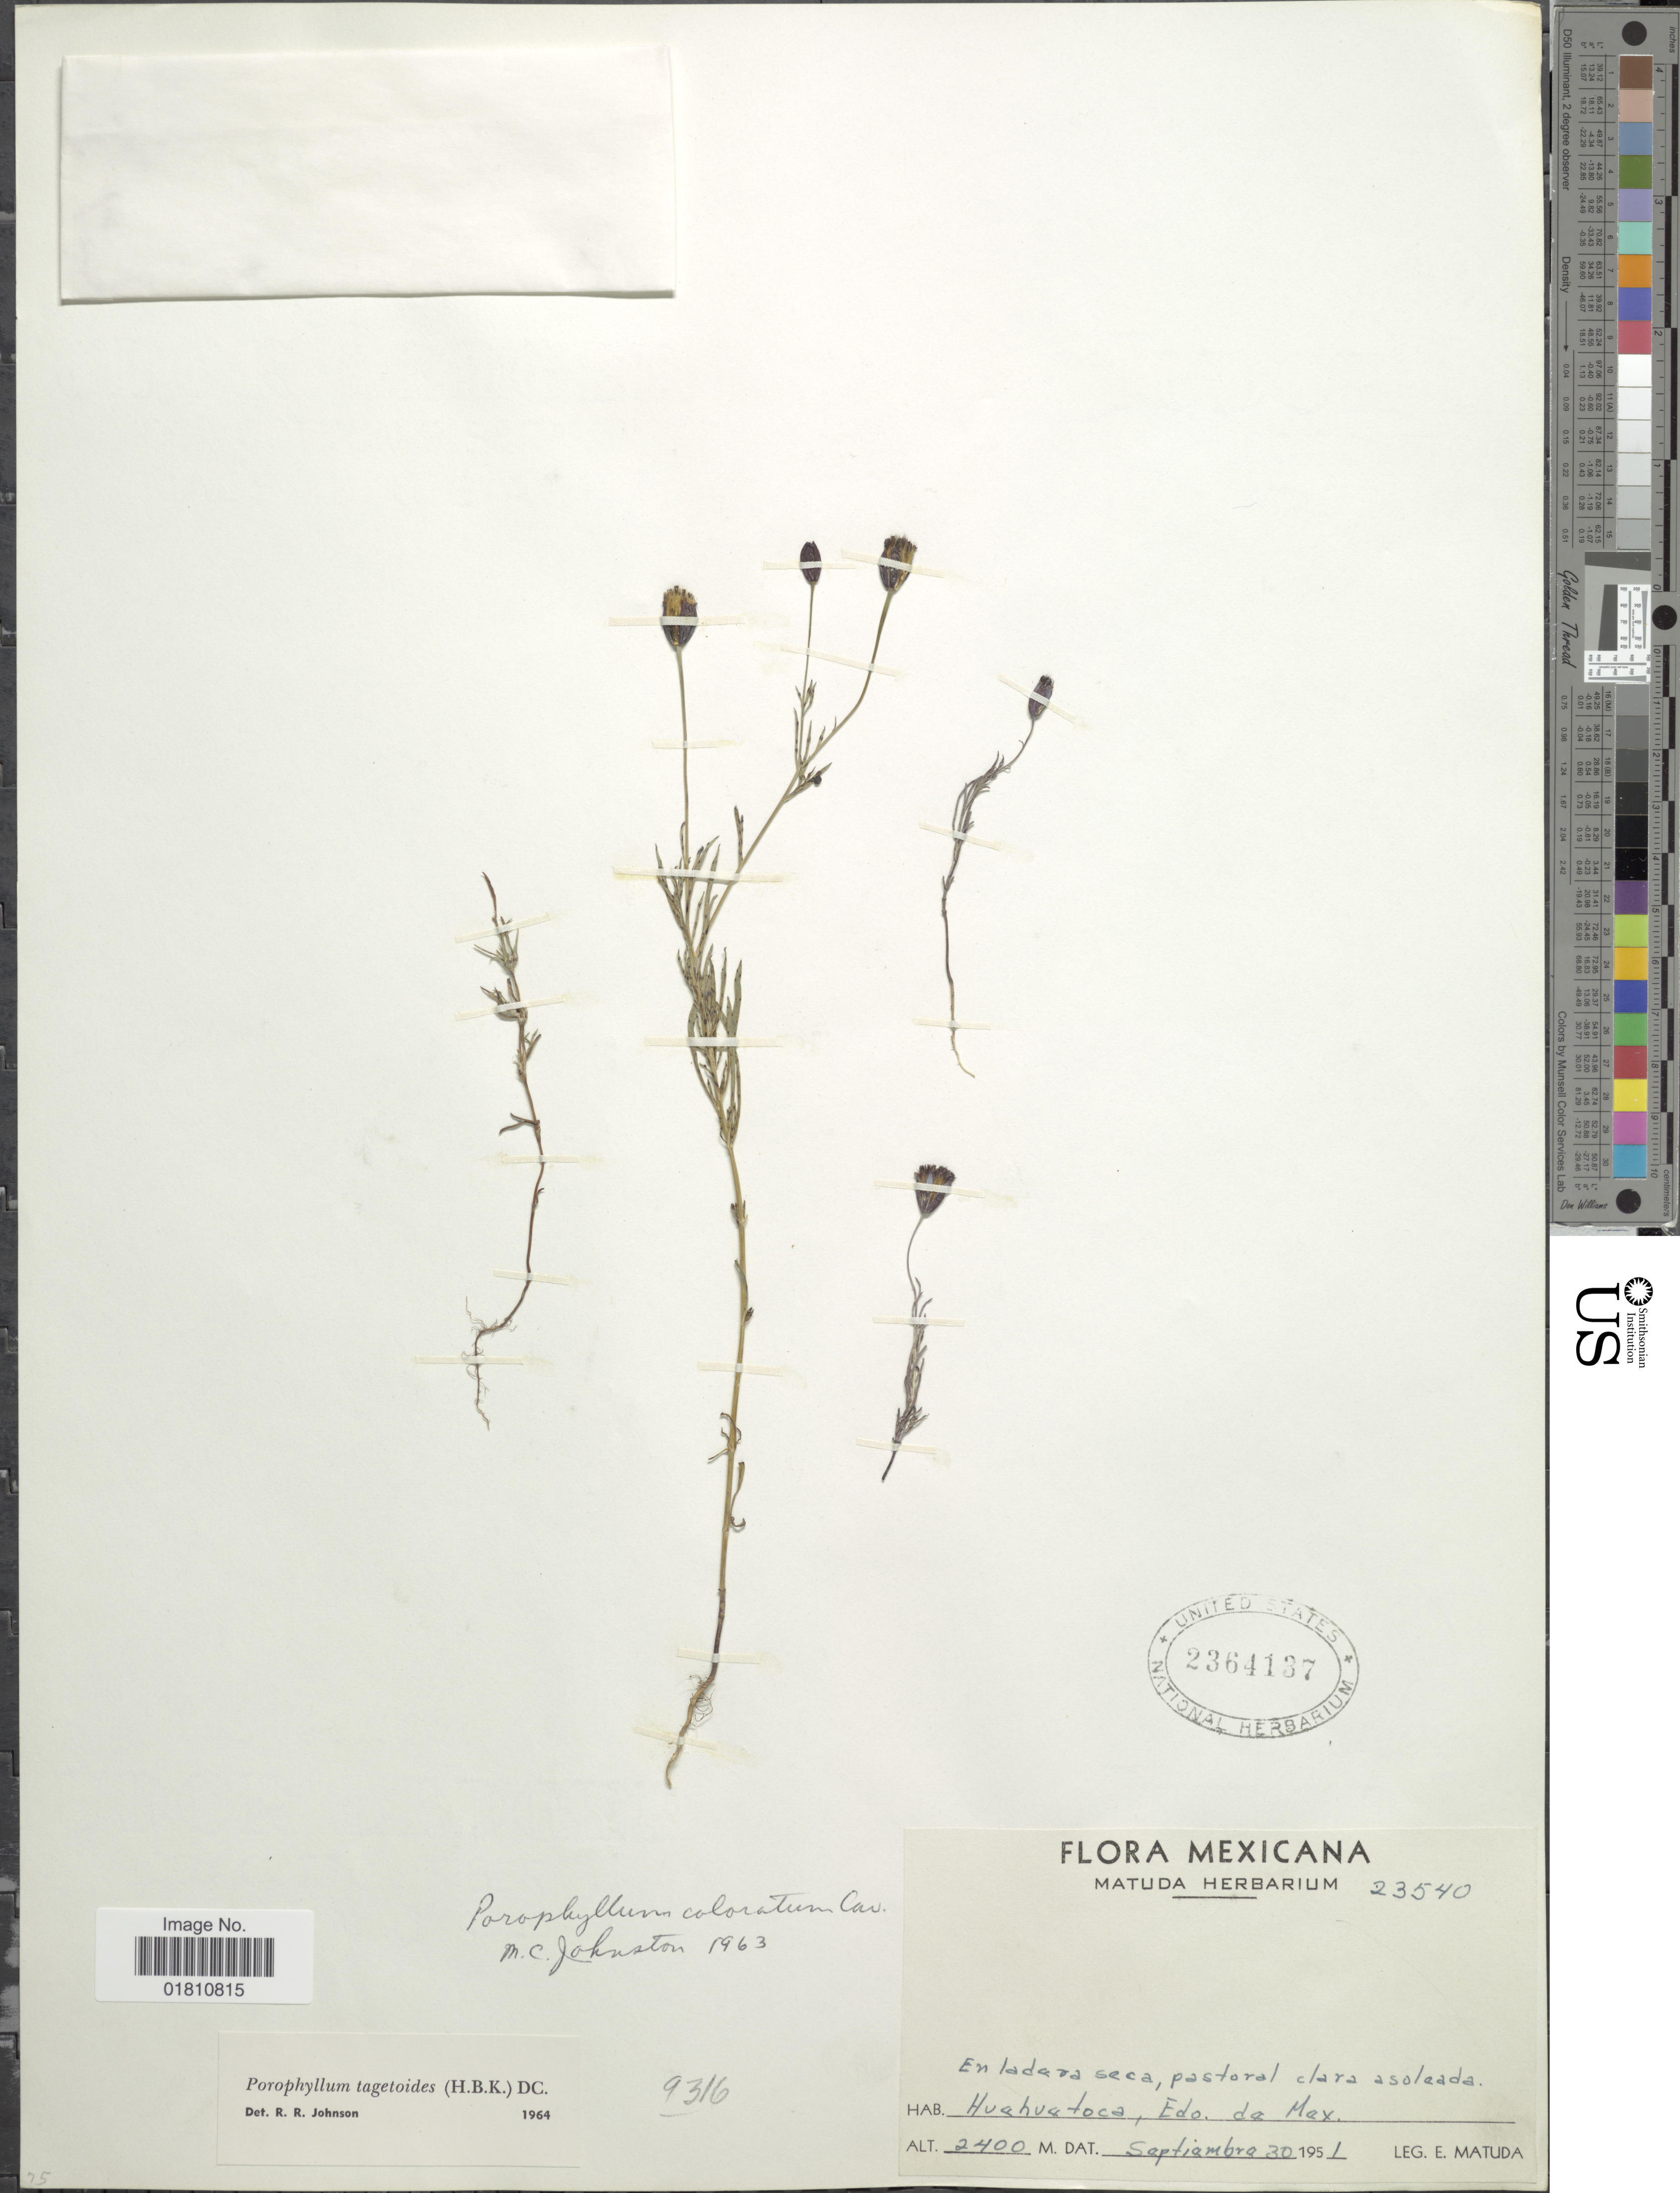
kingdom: Plantae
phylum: Tracheophyta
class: Magnoliopsida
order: Asterales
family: Asteraceae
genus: Porophyllum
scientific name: Porophyllum tagetoides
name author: (Kunth) DC.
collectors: E. Matuda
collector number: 23540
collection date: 1951-09-30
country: Mexico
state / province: México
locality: Huahuatoca, en ladera seca, pastoral clara asoleada.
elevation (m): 2400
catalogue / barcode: US 2364137